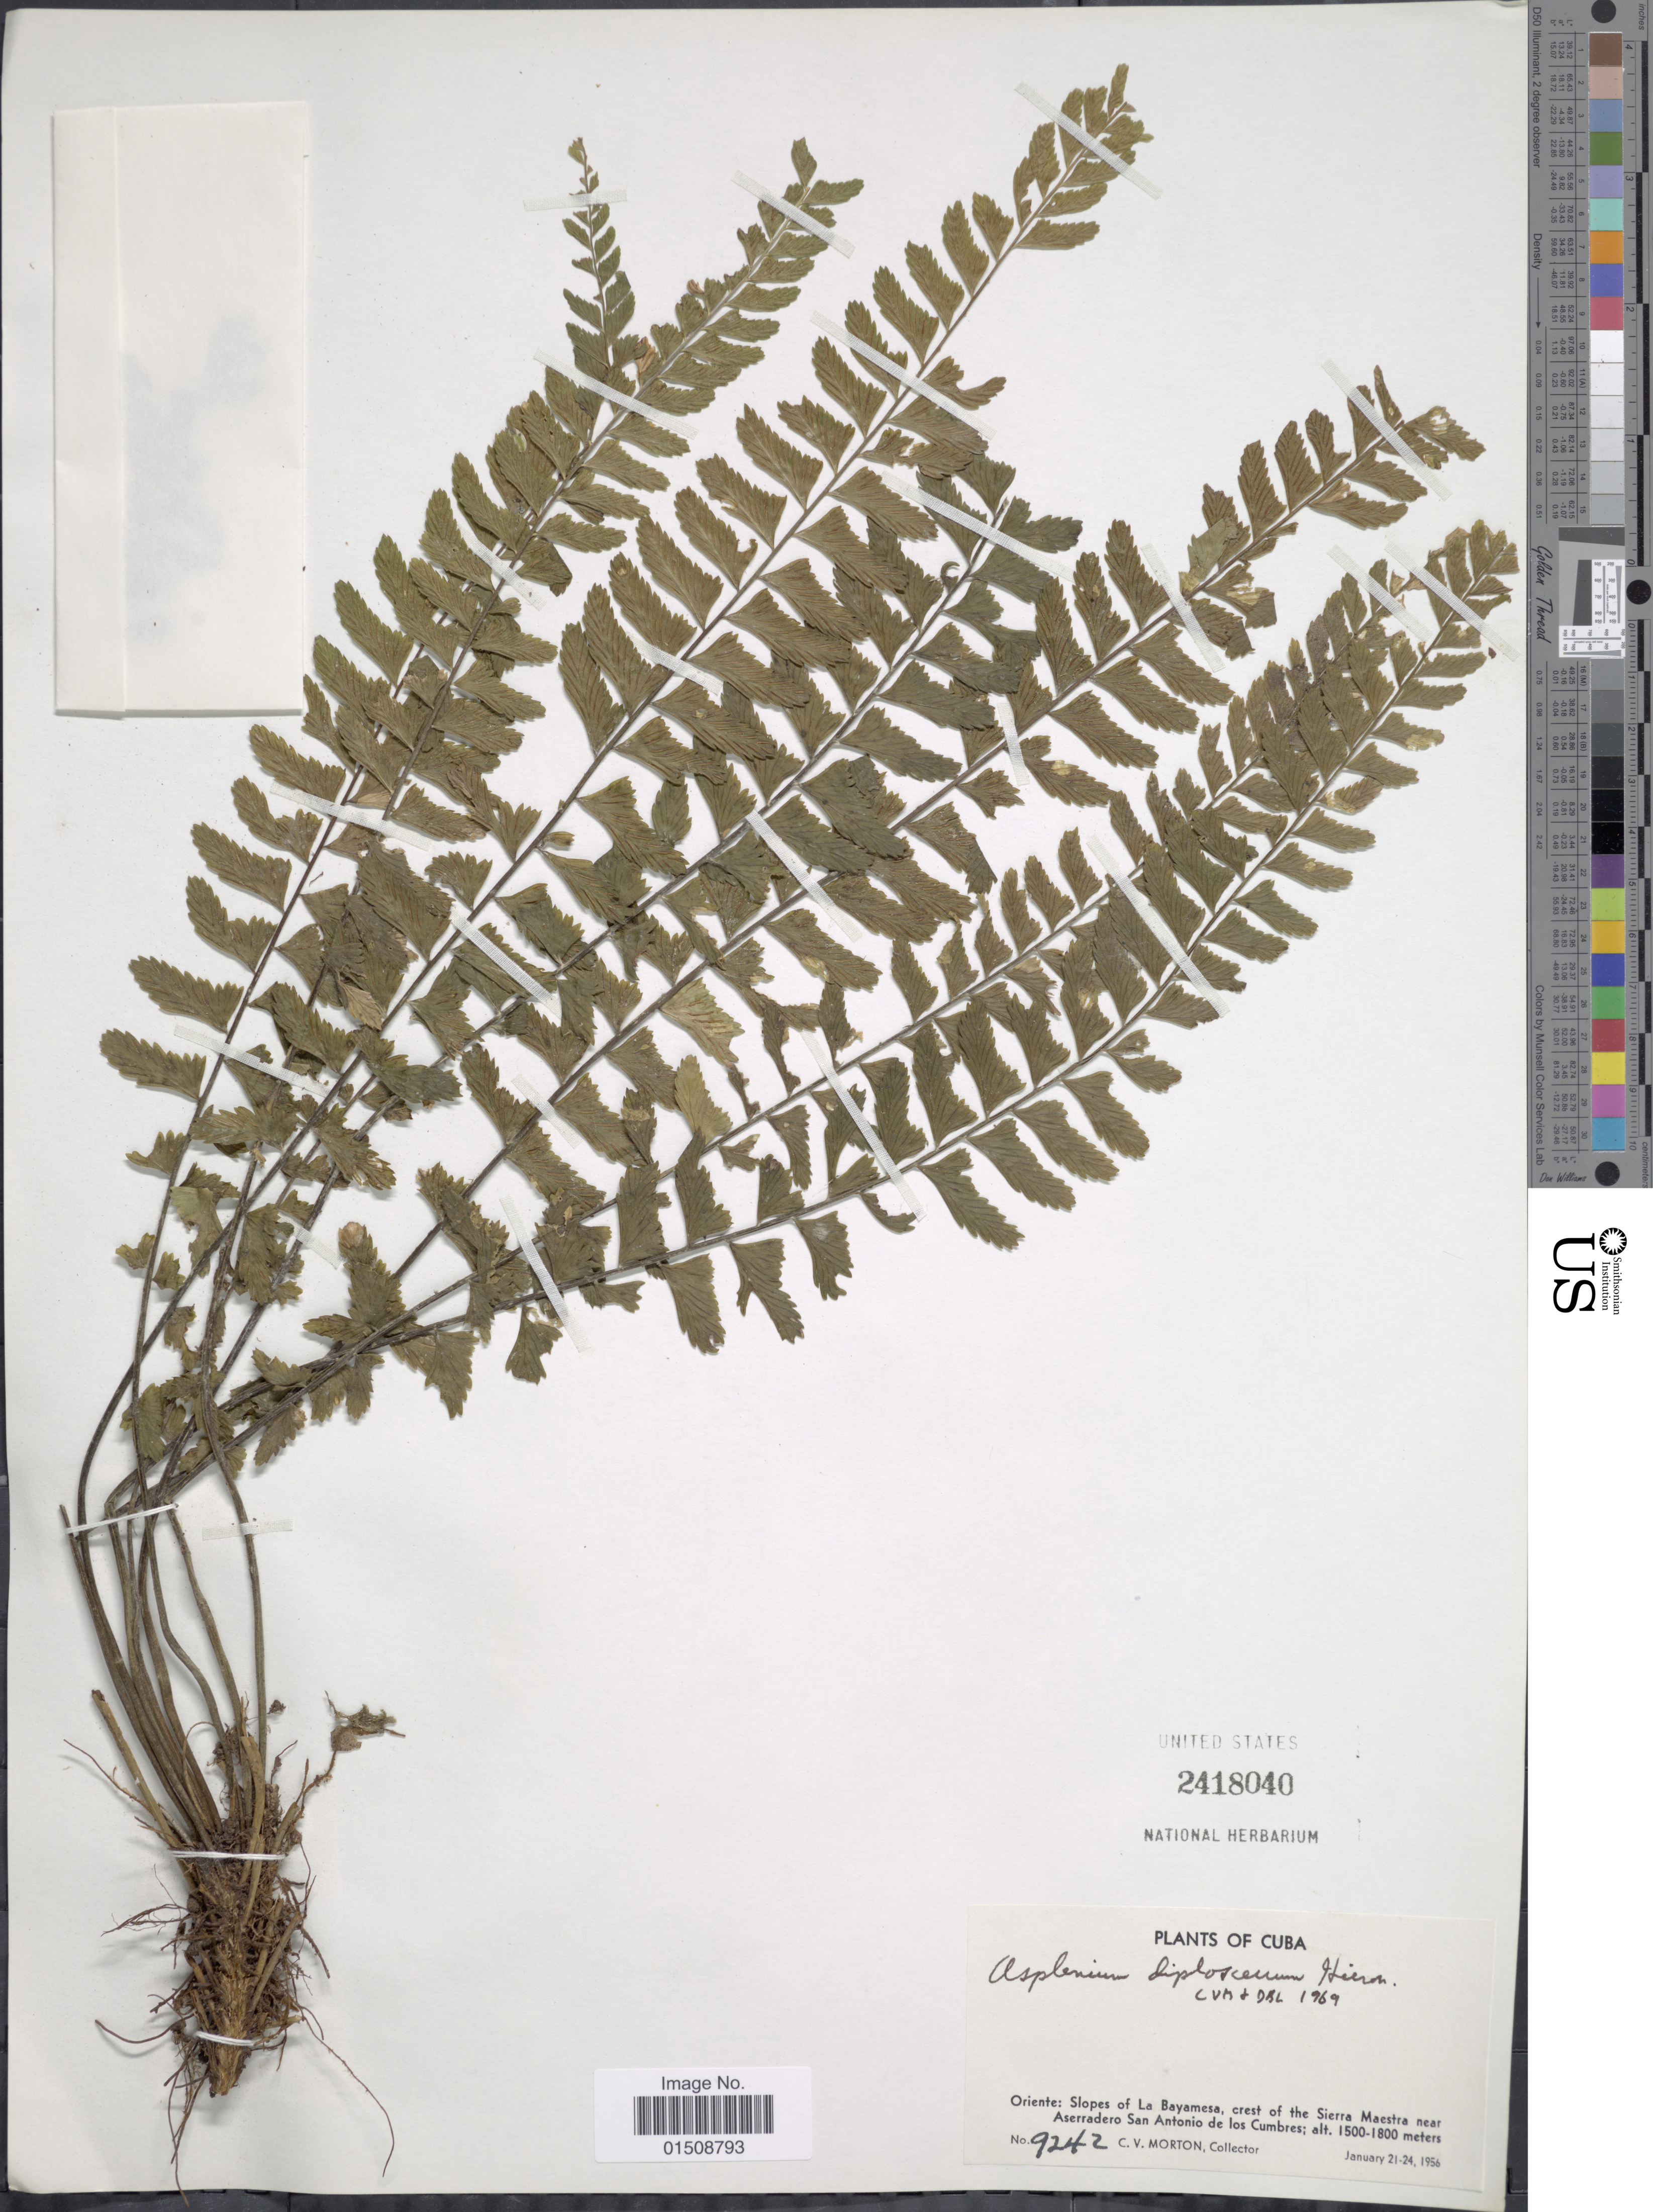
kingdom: Plantae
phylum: Tracheophyta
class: Polypodiopsida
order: Polypodiales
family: Aspleniaceae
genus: Asplenium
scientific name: Asplenium diplosceuum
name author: Hieron.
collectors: C. V. Morton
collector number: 9242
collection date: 1956-01-21/1956-01-24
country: Cuba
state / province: Oriente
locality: Slopes of La Bayamesa, crest of the Sierra Maestra near Aserradero San Antonio de los Cumbres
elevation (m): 1500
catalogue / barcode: US 2418040